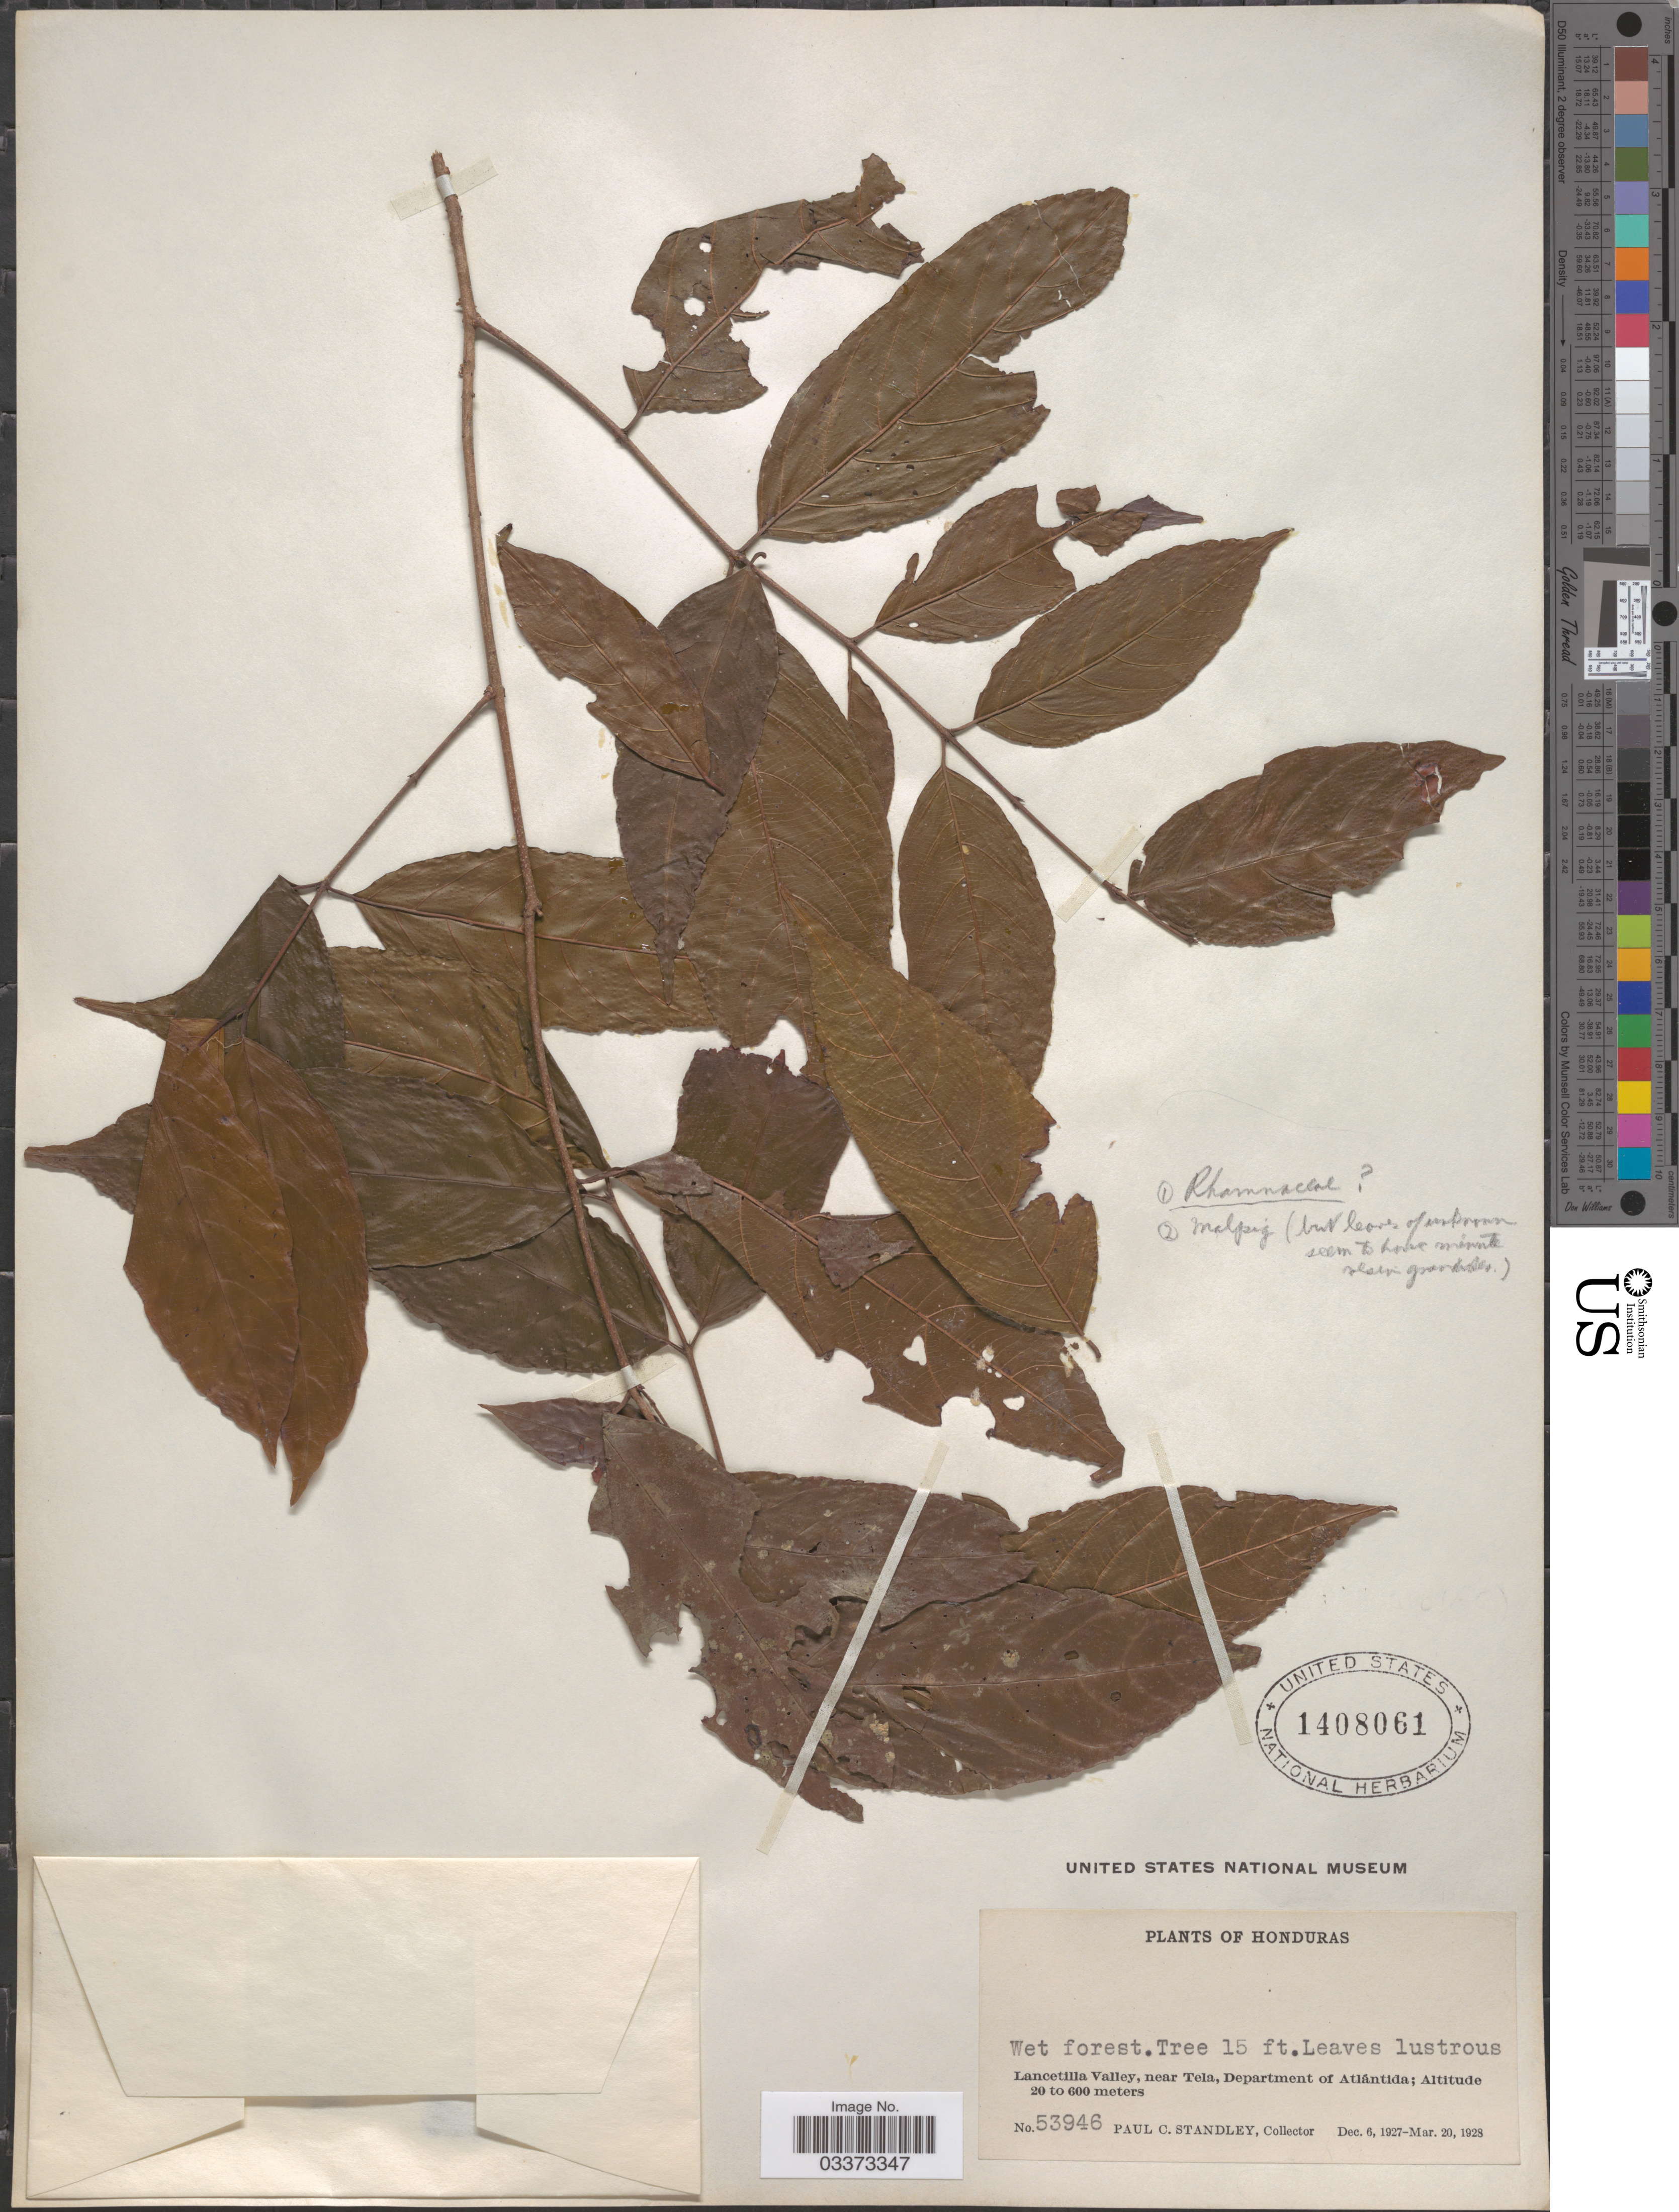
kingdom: Plantae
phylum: Tracheophyta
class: Magnoliopsida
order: Rosales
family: Rhamnaceae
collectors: P. C. Standley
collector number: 53946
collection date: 1927-12-06/1928-03-20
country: Honduras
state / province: Atlántida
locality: Lancetilla Valley, near Tela, Department of Atlántida.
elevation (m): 20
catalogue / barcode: US 1408061